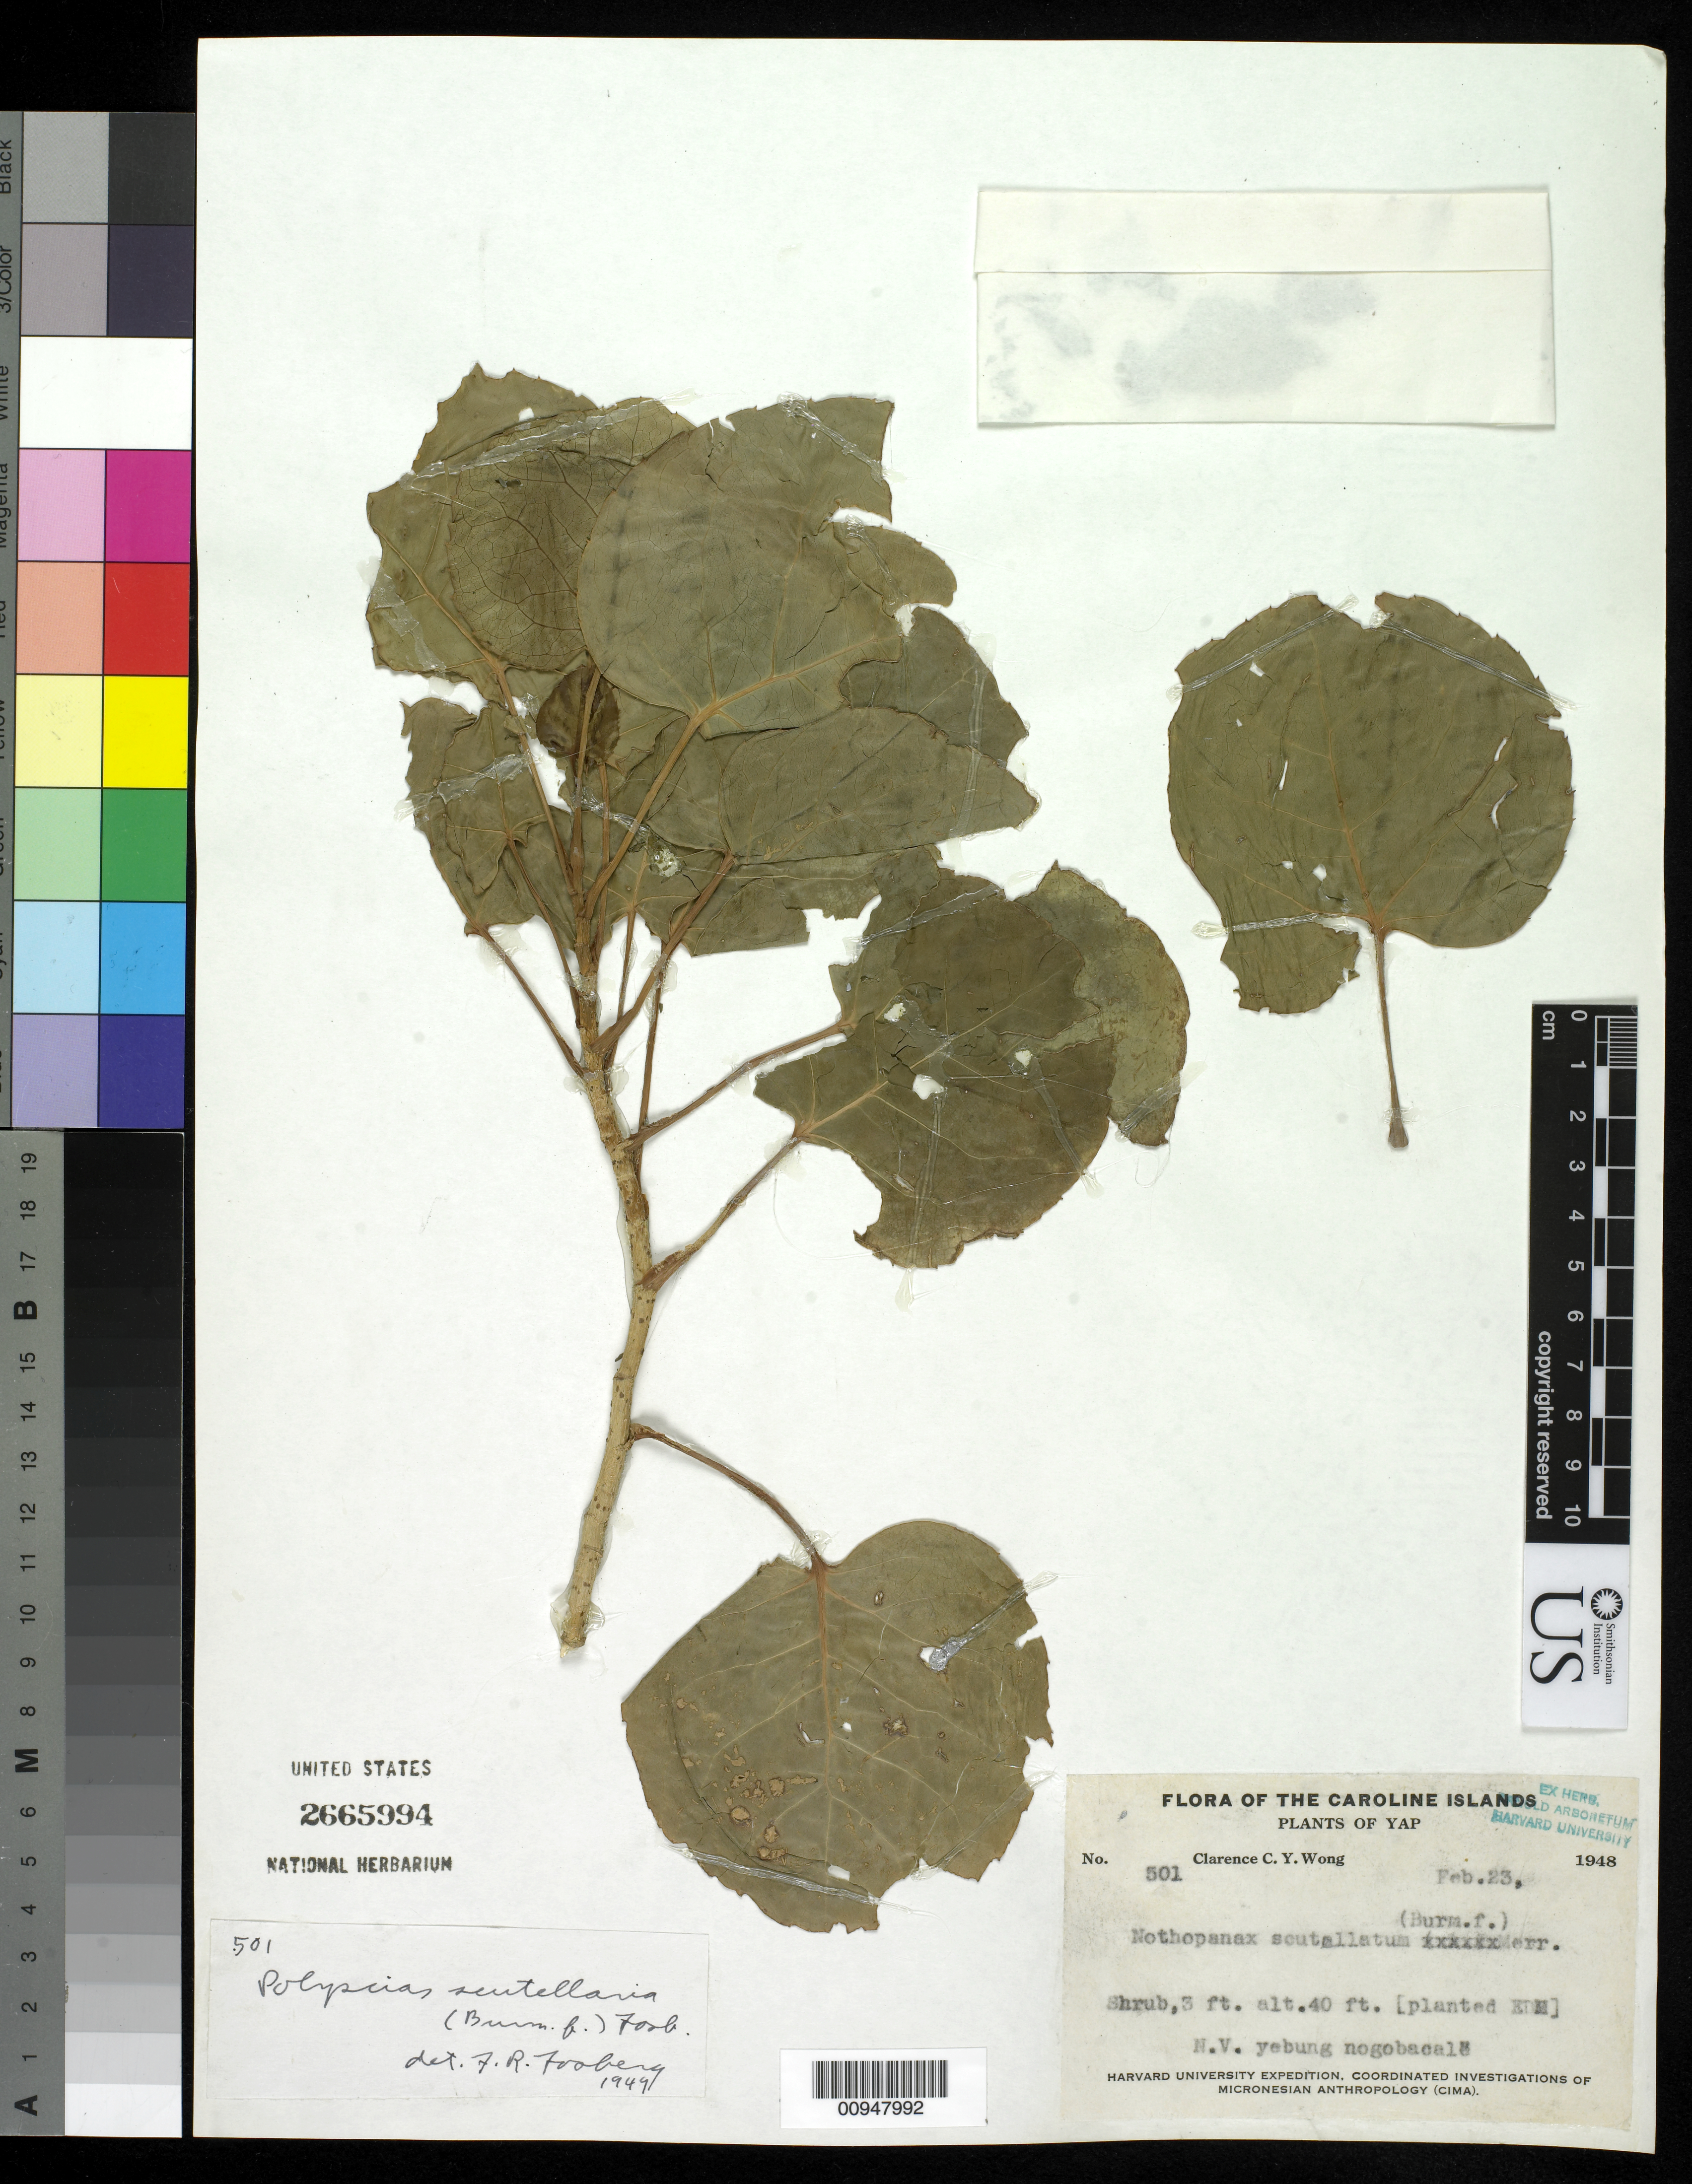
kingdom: Plantae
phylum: Tracheophyta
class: Magnoliopsida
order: Apiales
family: Araliaceae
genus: Polyscias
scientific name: Polyscias scutellaria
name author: (Burm. f.) Fosberg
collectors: C. Wong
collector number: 501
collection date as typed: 23 Feb 1948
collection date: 1948-02-23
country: Micronesia, Federated States of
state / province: Yap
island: Yap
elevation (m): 12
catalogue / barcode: US 2665994